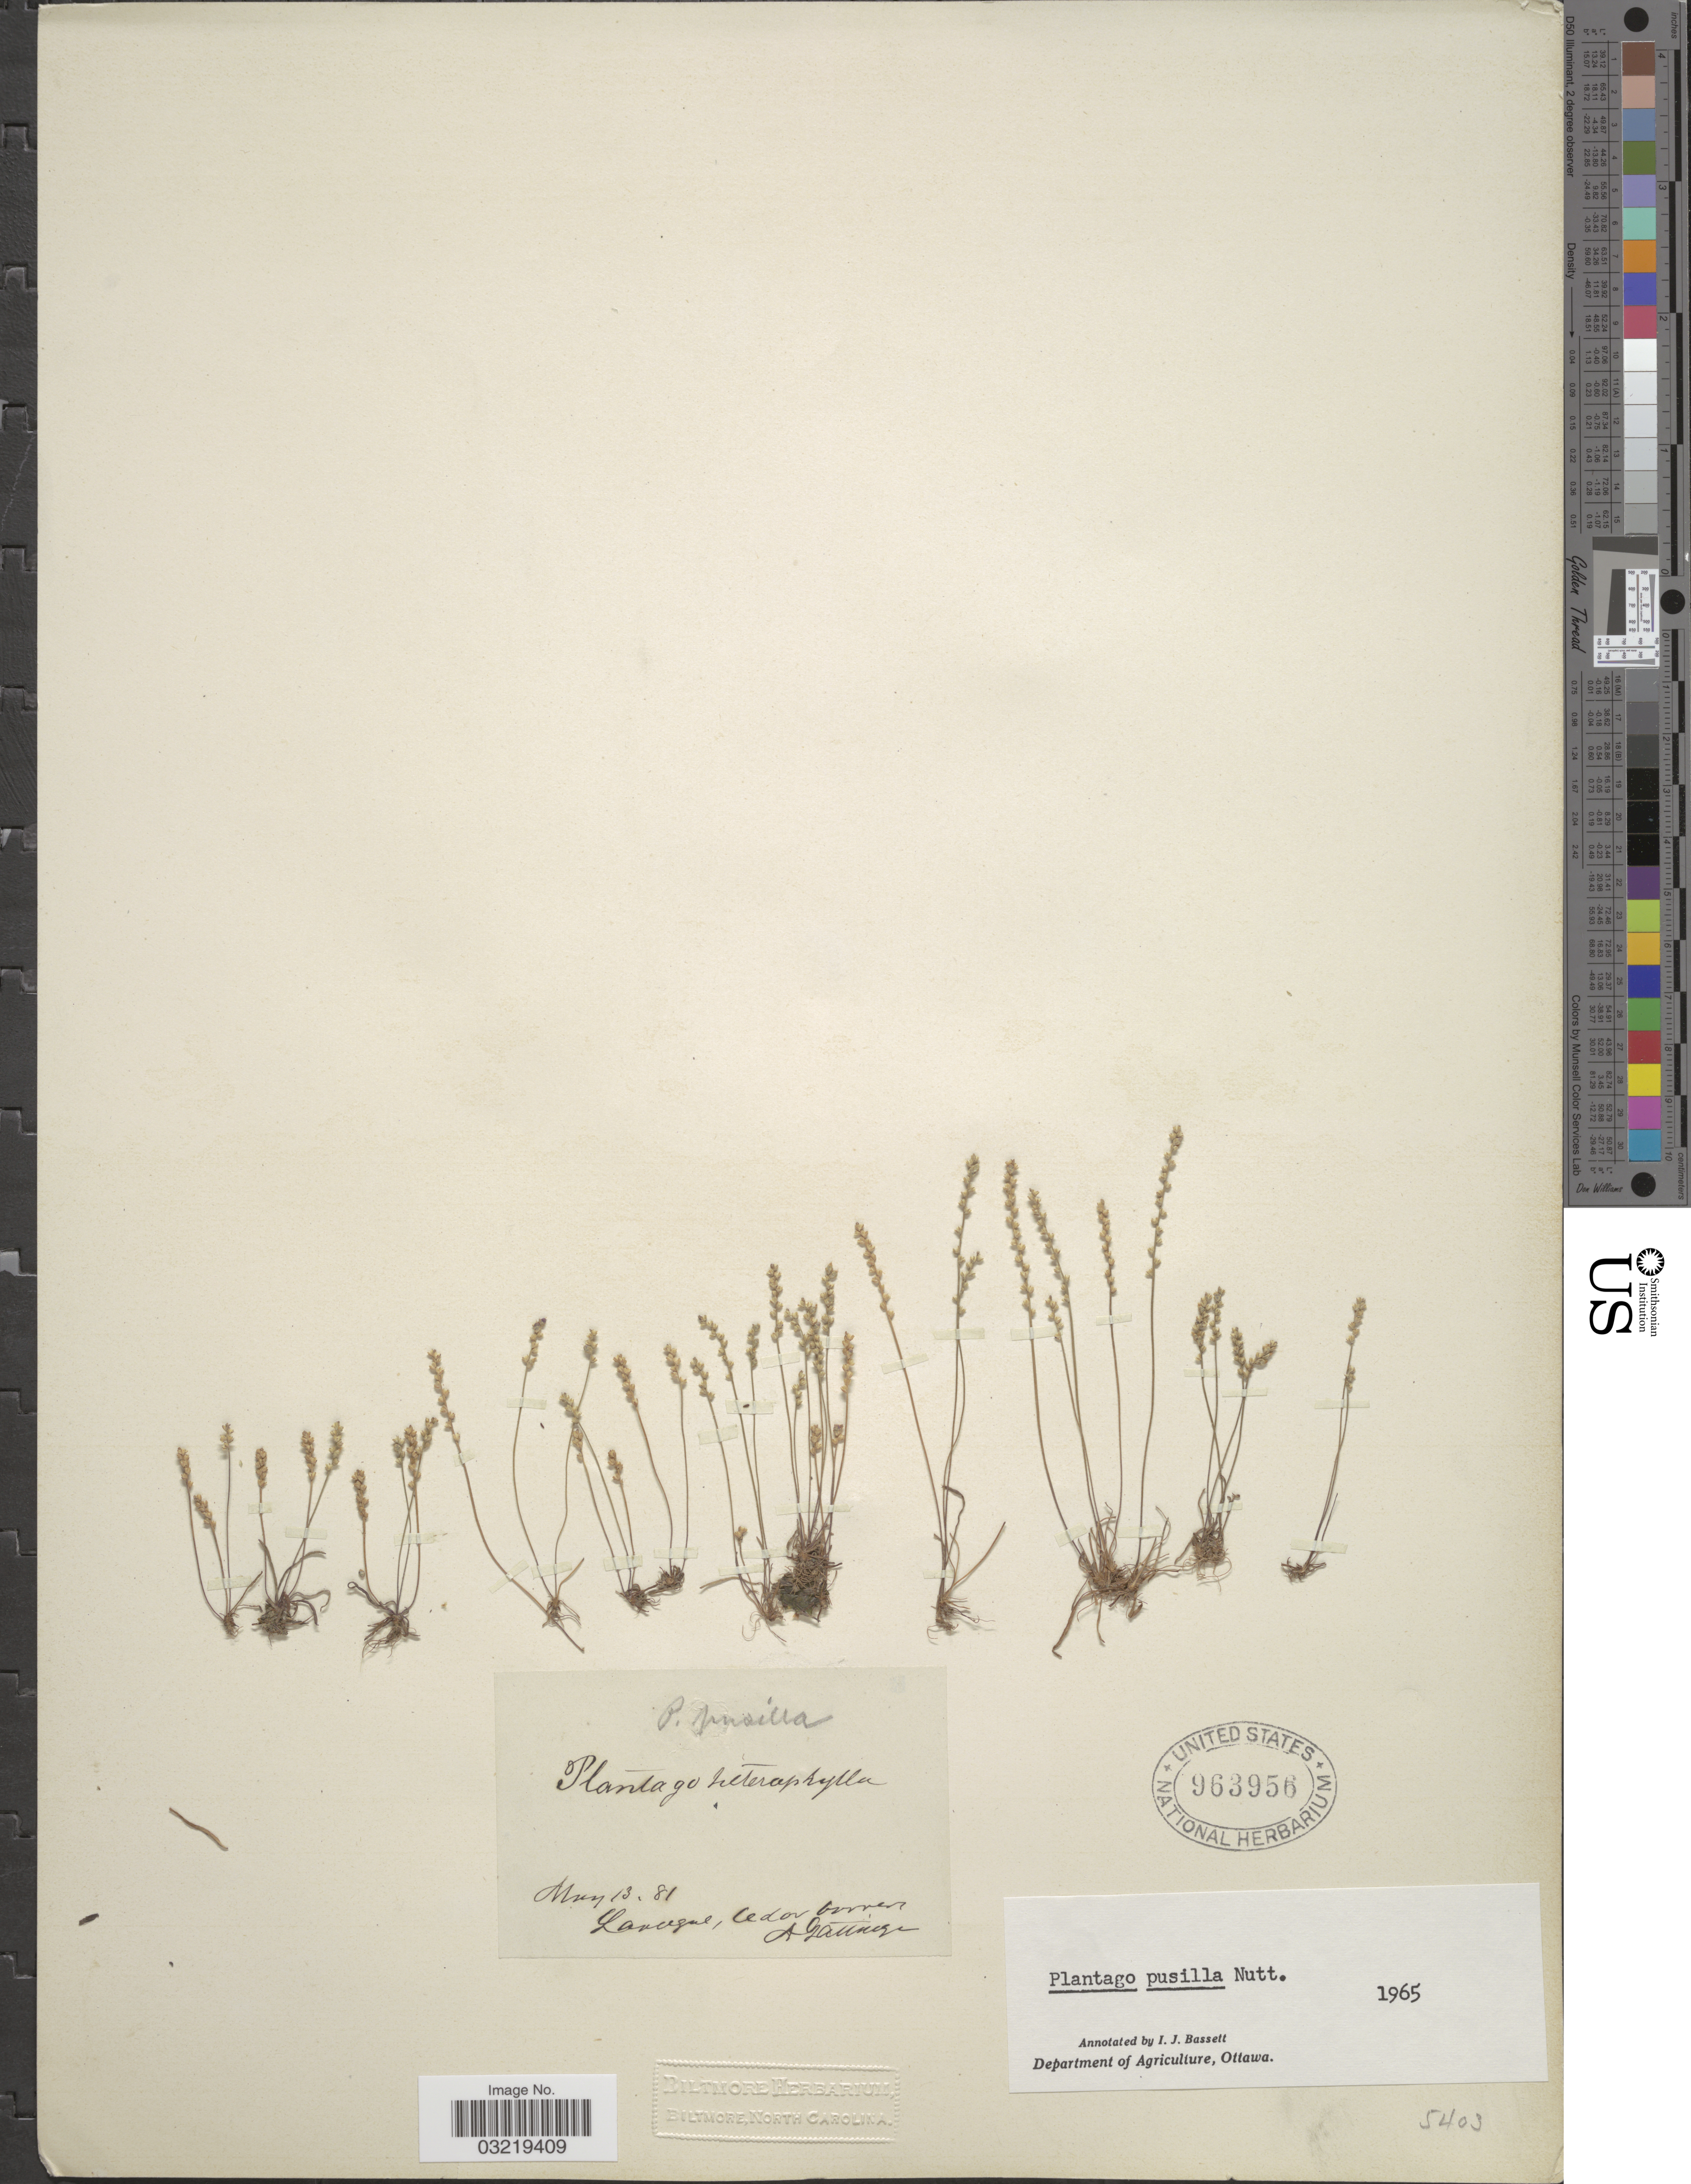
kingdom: Plantae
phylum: Tracheophyta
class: Magnoliopsida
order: Lamiales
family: Plantaginaceae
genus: Plantago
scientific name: Plantago pusilla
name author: Nutt.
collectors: A. Gattinger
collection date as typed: Transcribed d/m/y: 13/5/81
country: United States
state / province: Tennessee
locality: Lavergne, Cedar barren.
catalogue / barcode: US 963956